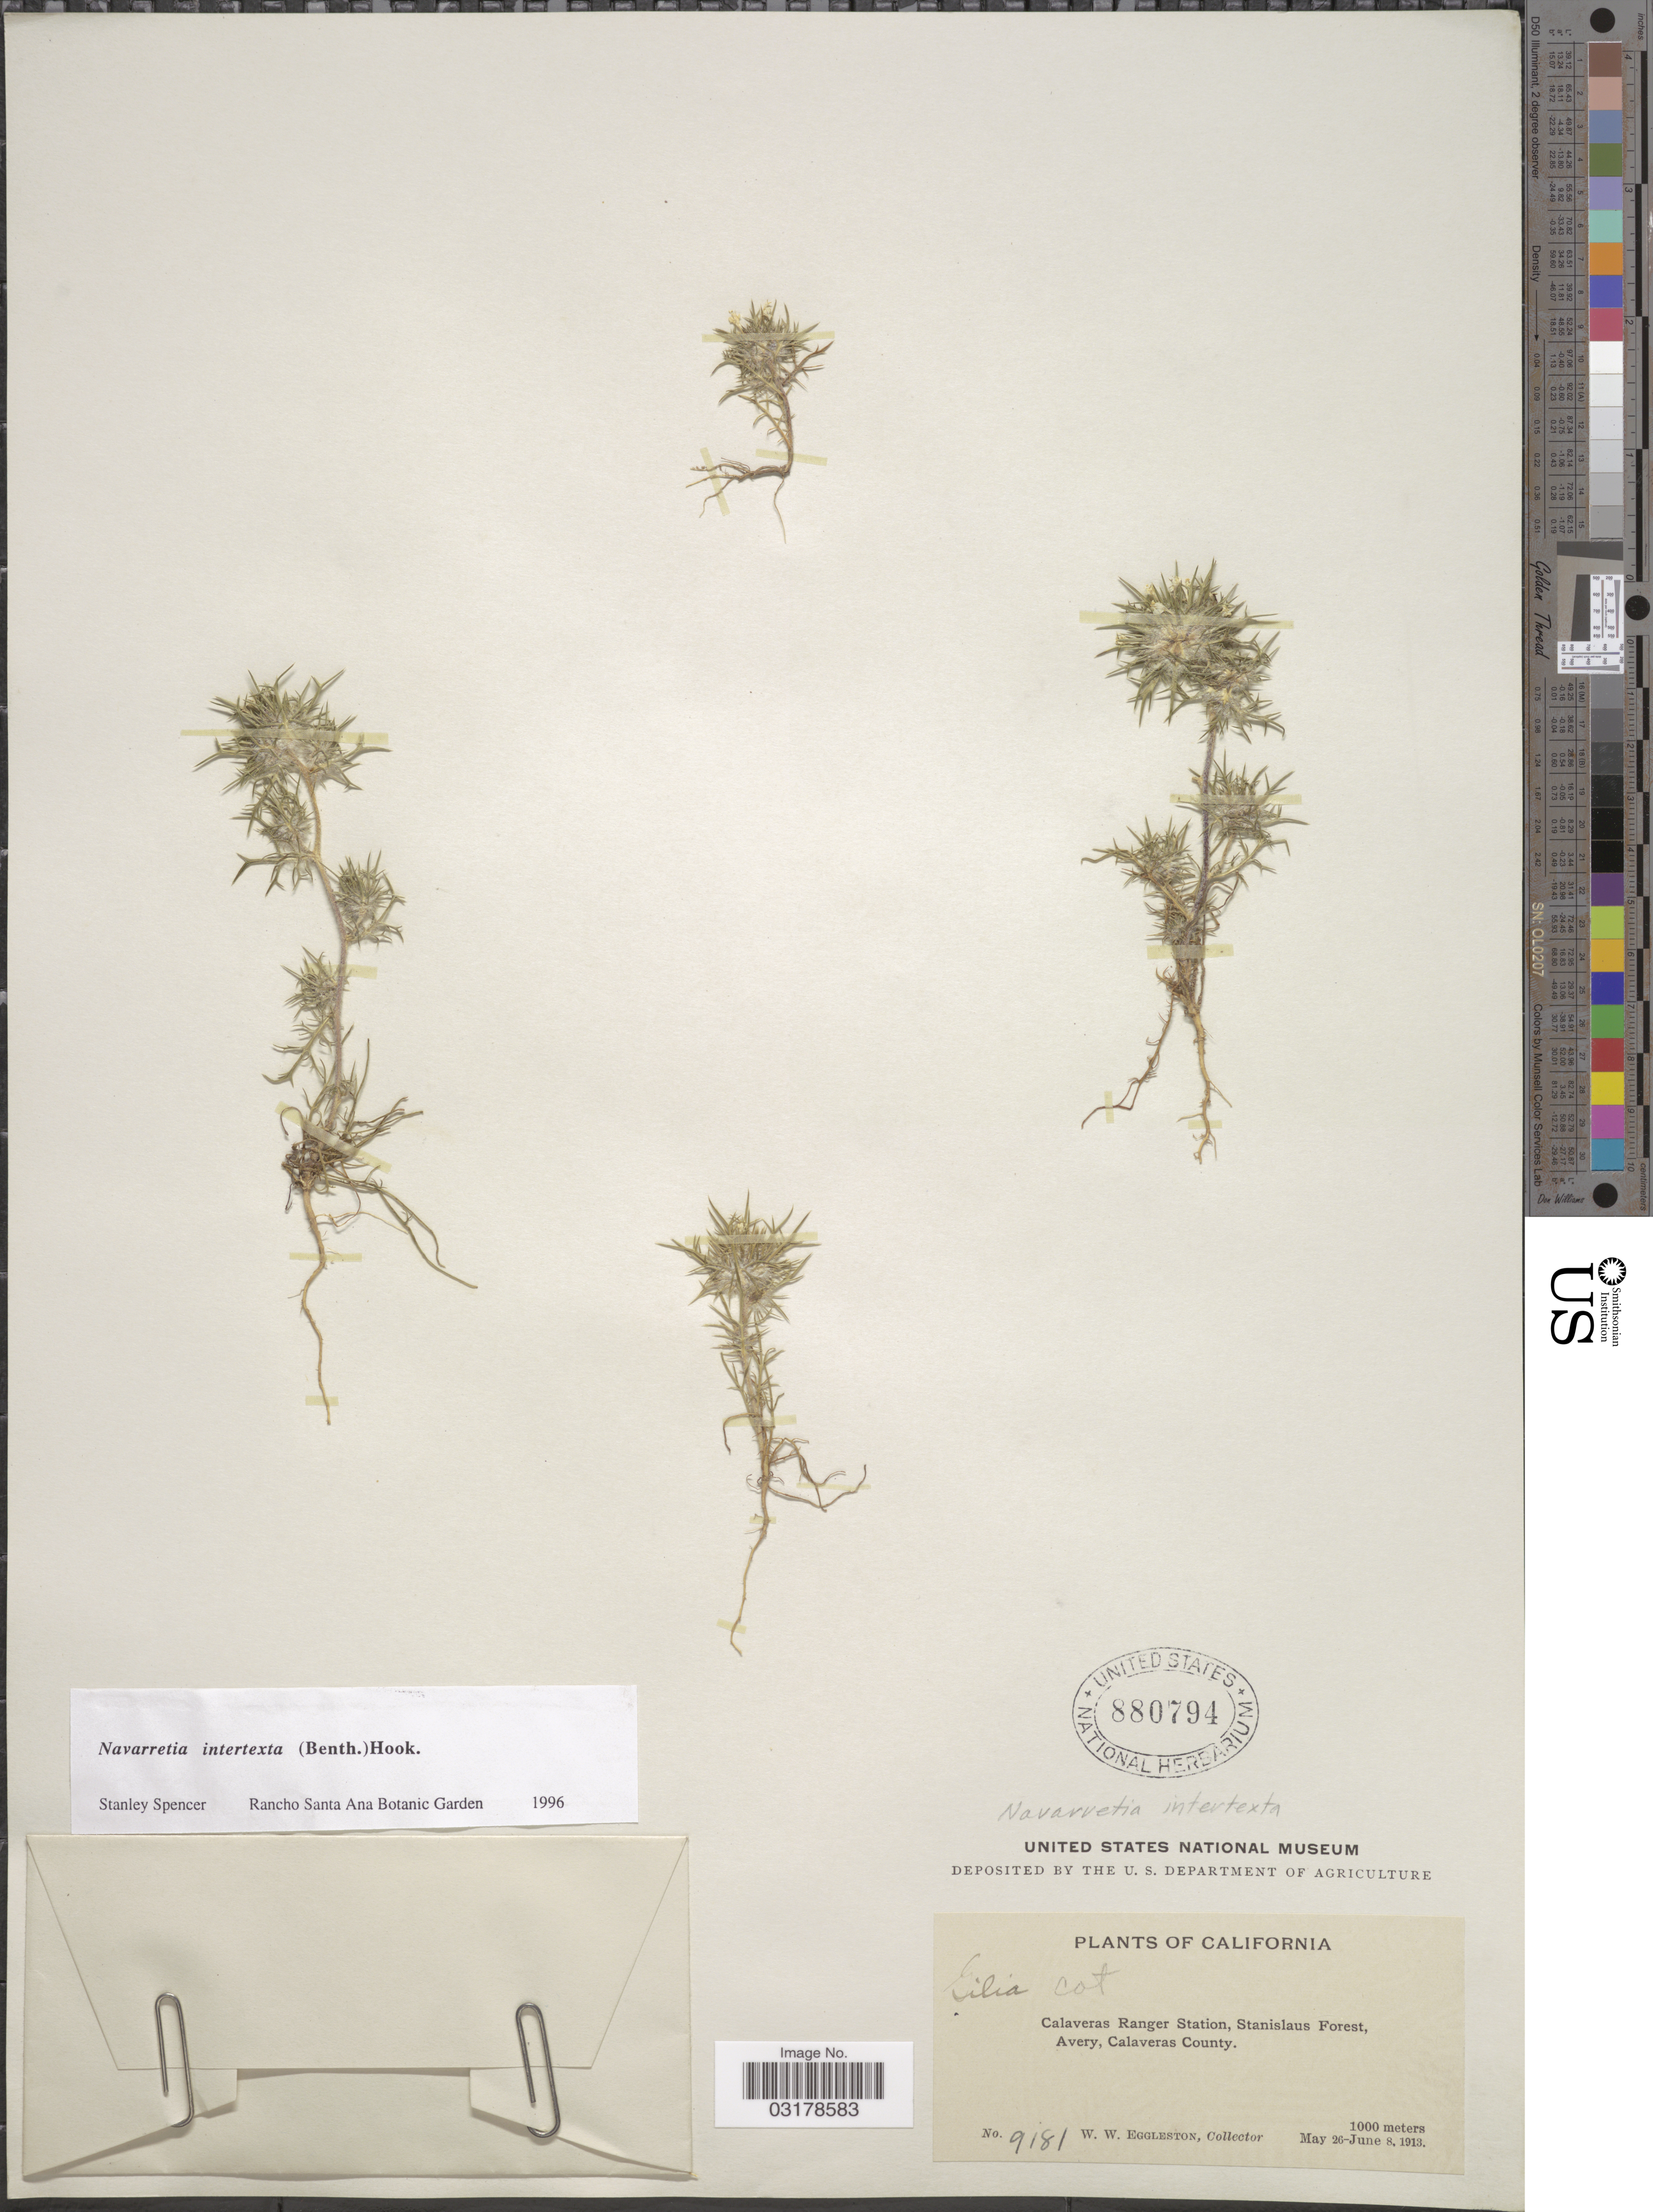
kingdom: Plantae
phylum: Tracheophyta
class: Magnoliopsida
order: Ericales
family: Polemoniaceae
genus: Navarretia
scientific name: Navarretia intertexta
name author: (Benth.) Hook.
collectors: W. W. Eggleston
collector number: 9181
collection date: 1913-05-26/1913-06-08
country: United States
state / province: California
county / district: Calaveras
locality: Calaveras Ranger Station, Stanislaus Forest, Avery, Calaveras County.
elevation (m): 1000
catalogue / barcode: US 880794